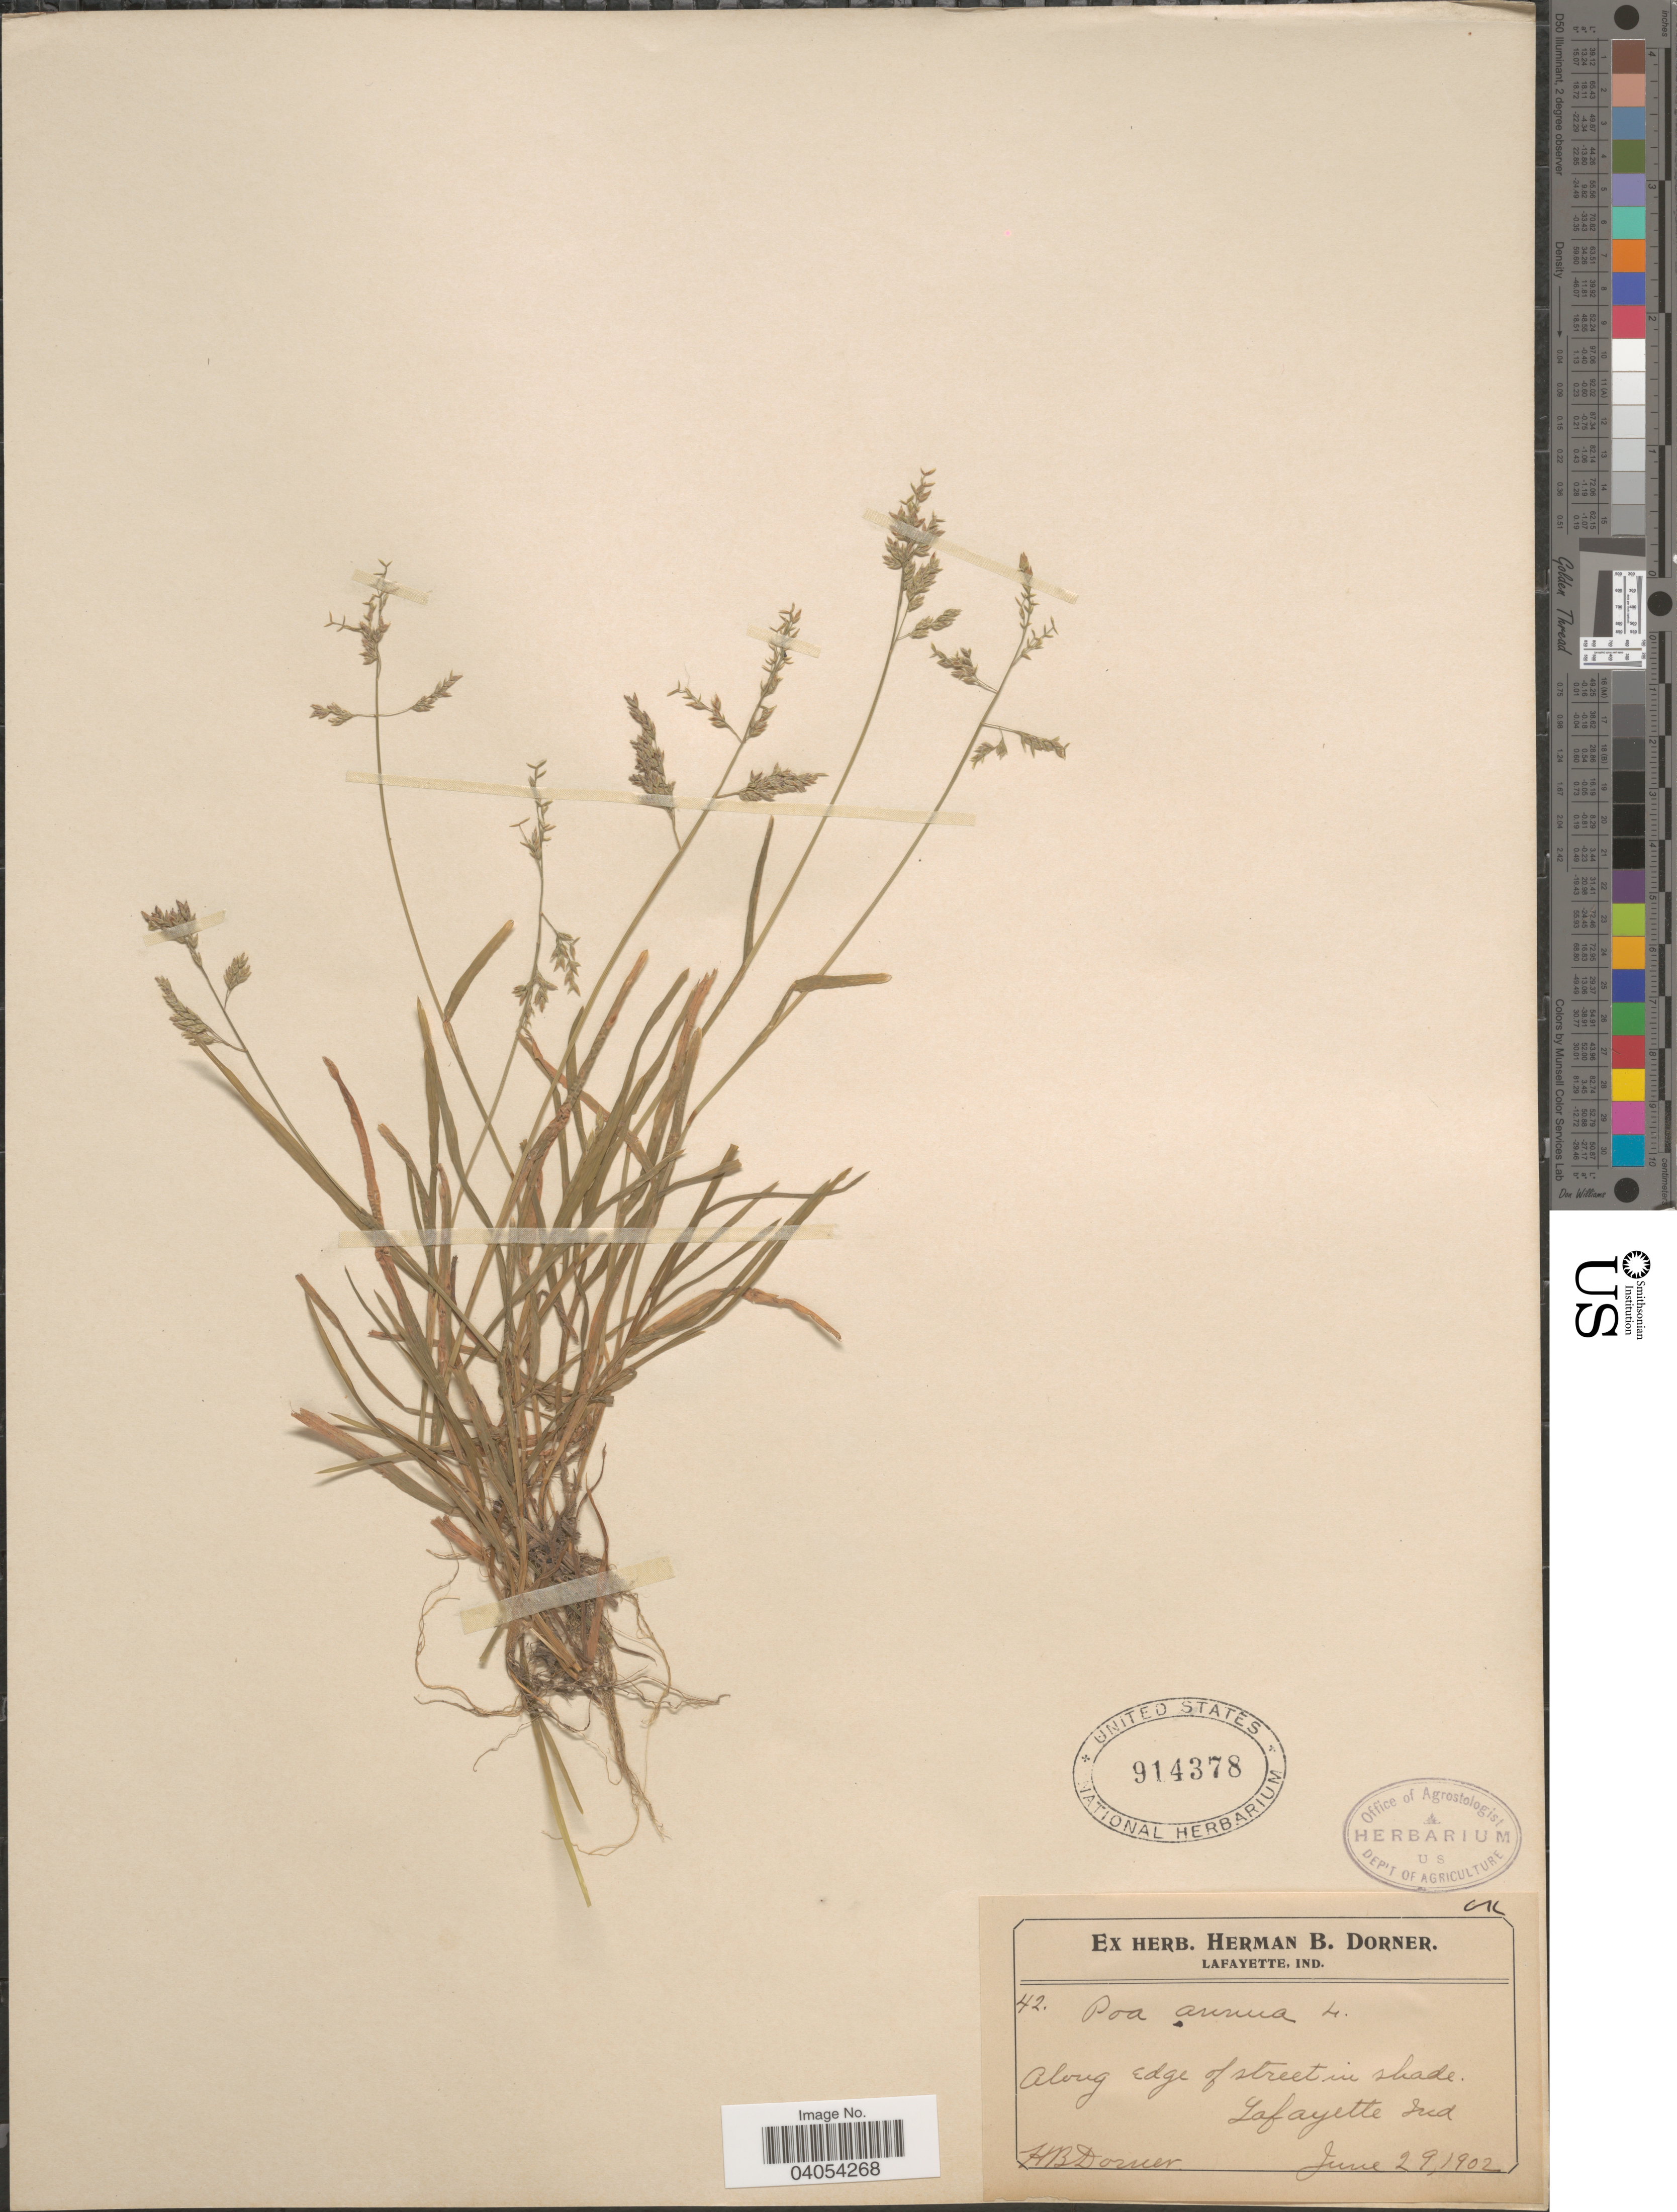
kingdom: Plantae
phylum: Tracheophyta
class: Liliopsida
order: Poales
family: Poaceae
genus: Poa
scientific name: Poa annua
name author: L.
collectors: H. Dorner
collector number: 42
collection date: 1902-06-29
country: United States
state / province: Indiana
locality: Lafayette.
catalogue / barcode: US 914378